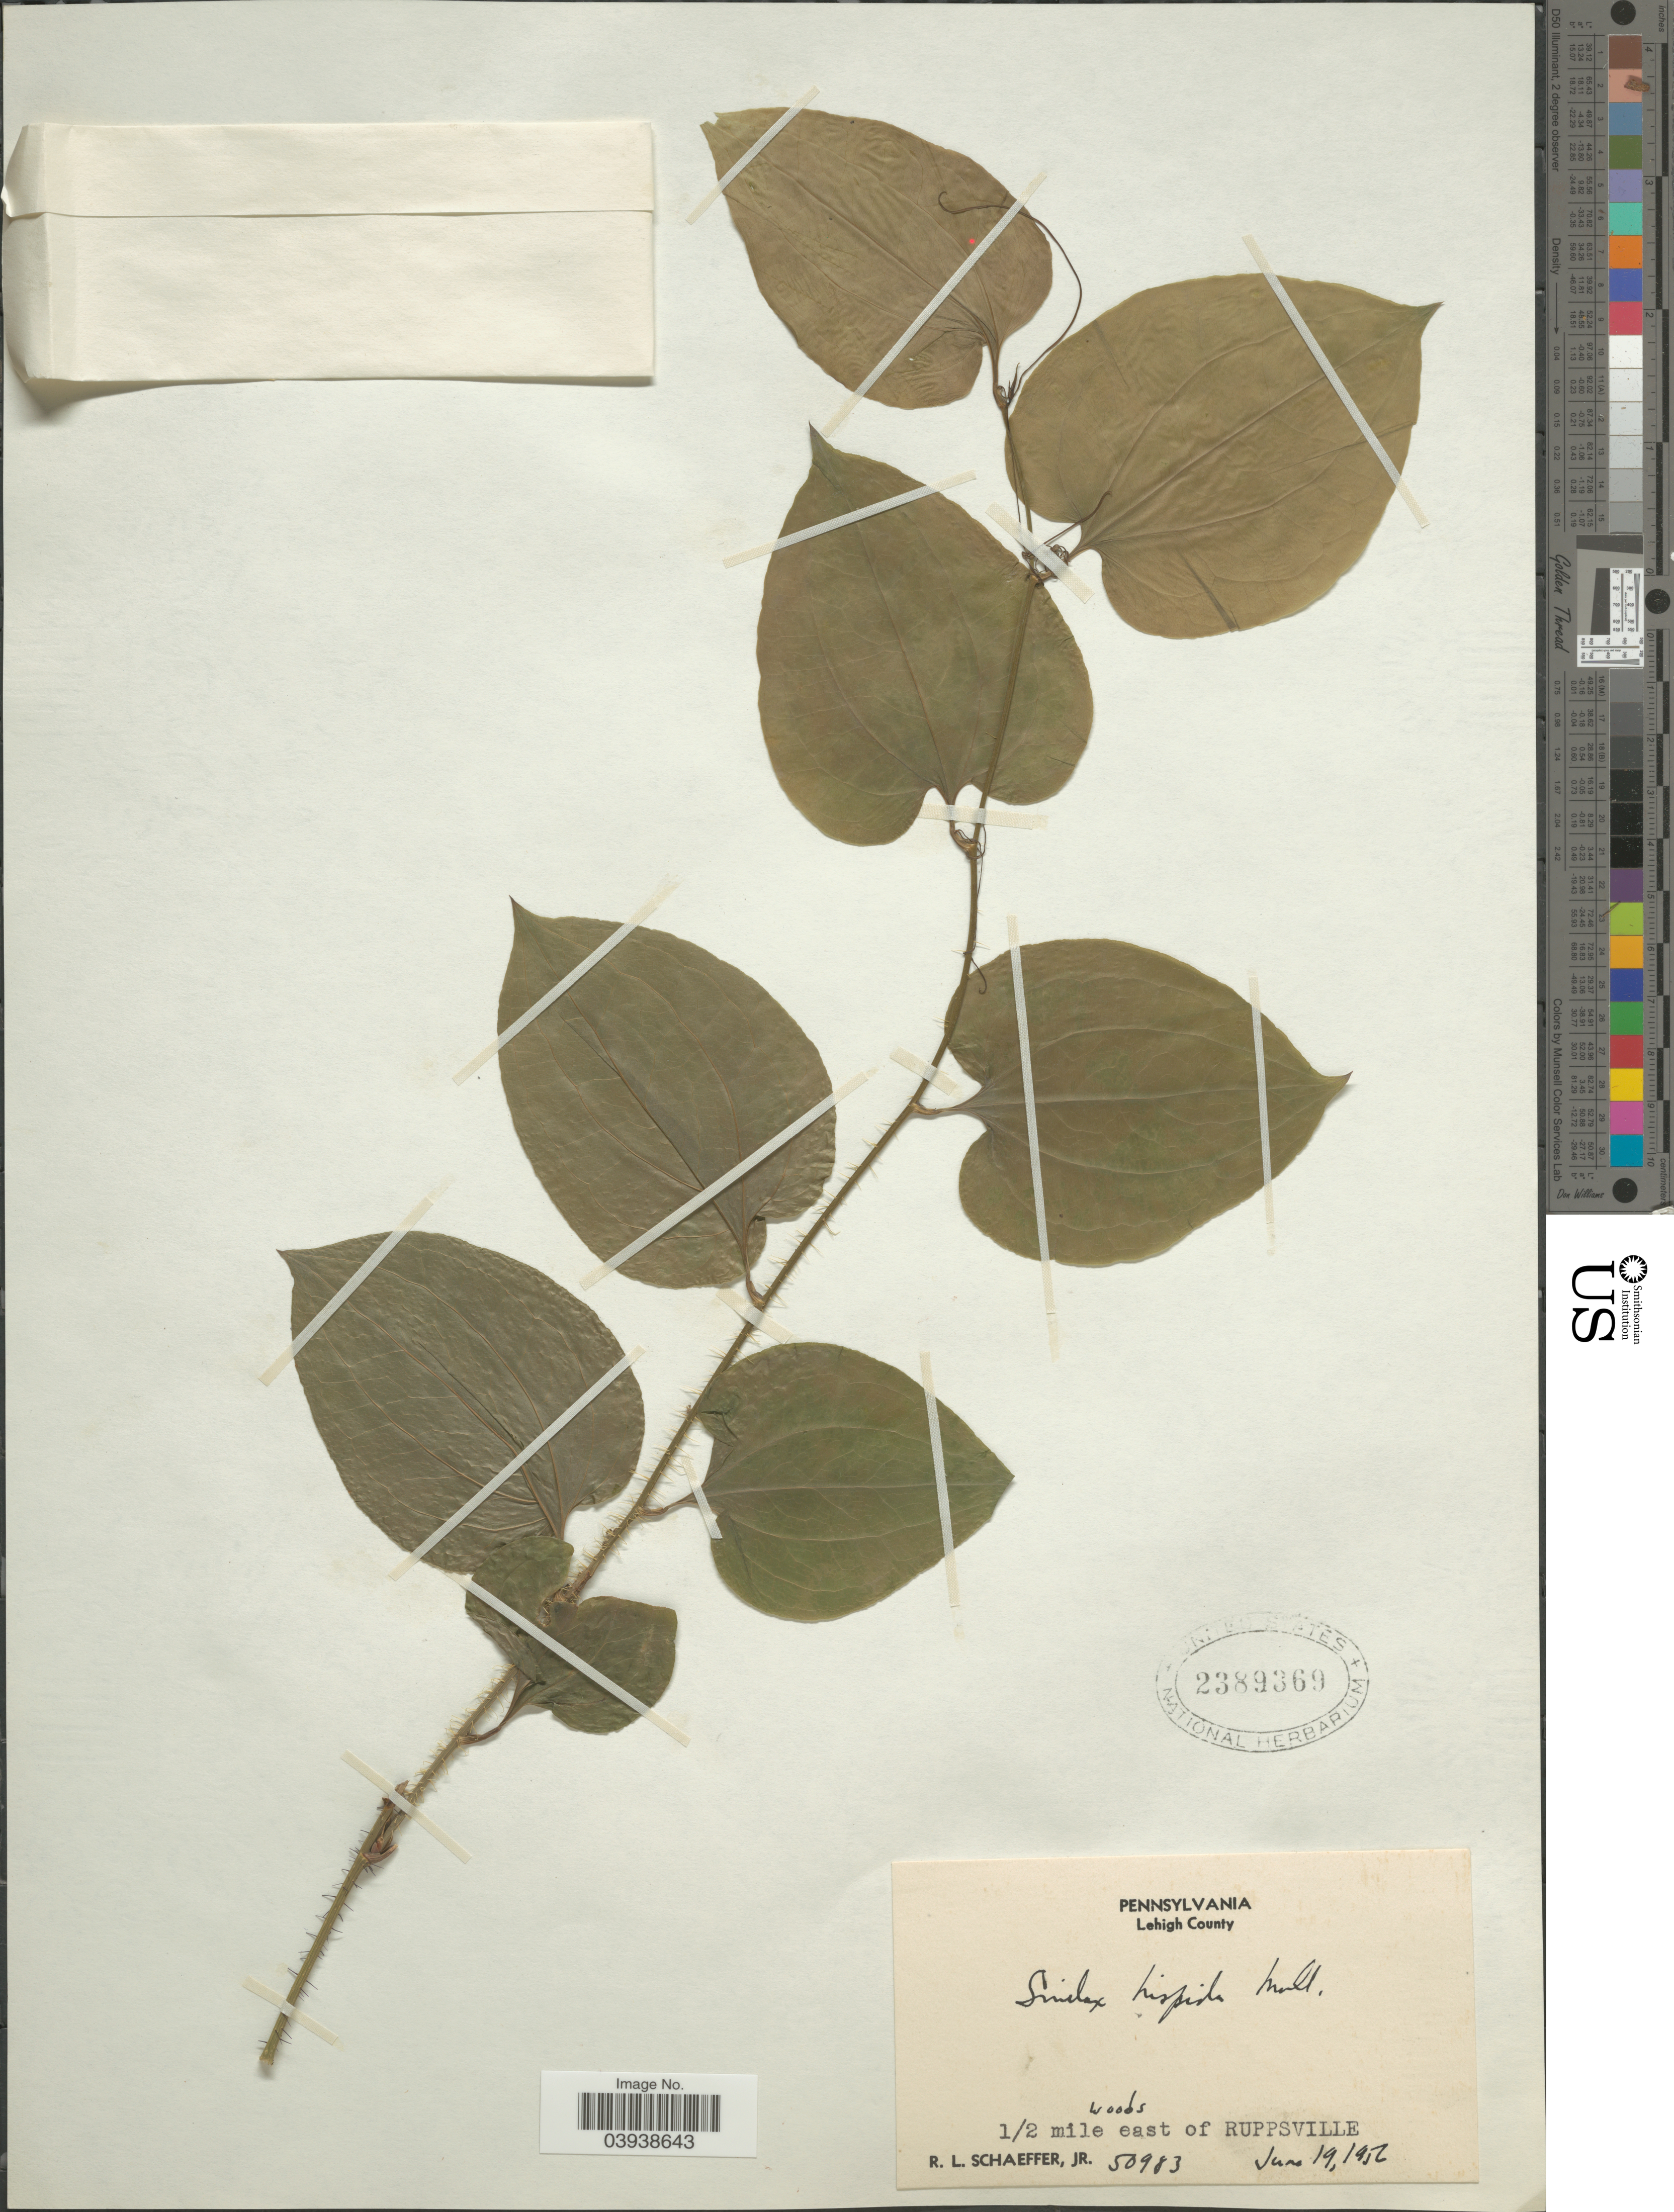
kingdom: Plantae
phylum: Tracheophyta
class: Liliopsida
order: Liliales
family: Smilacaceae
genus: Smilax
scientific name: Smilax hispida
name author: Raf.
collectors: R. L. Schaeffer Jr.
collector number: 50983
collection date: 1912-06-19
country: United States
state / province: Pennsylvania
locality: Lehigh County. ½ mile east of Ruppsville.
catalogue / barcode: US 2389369